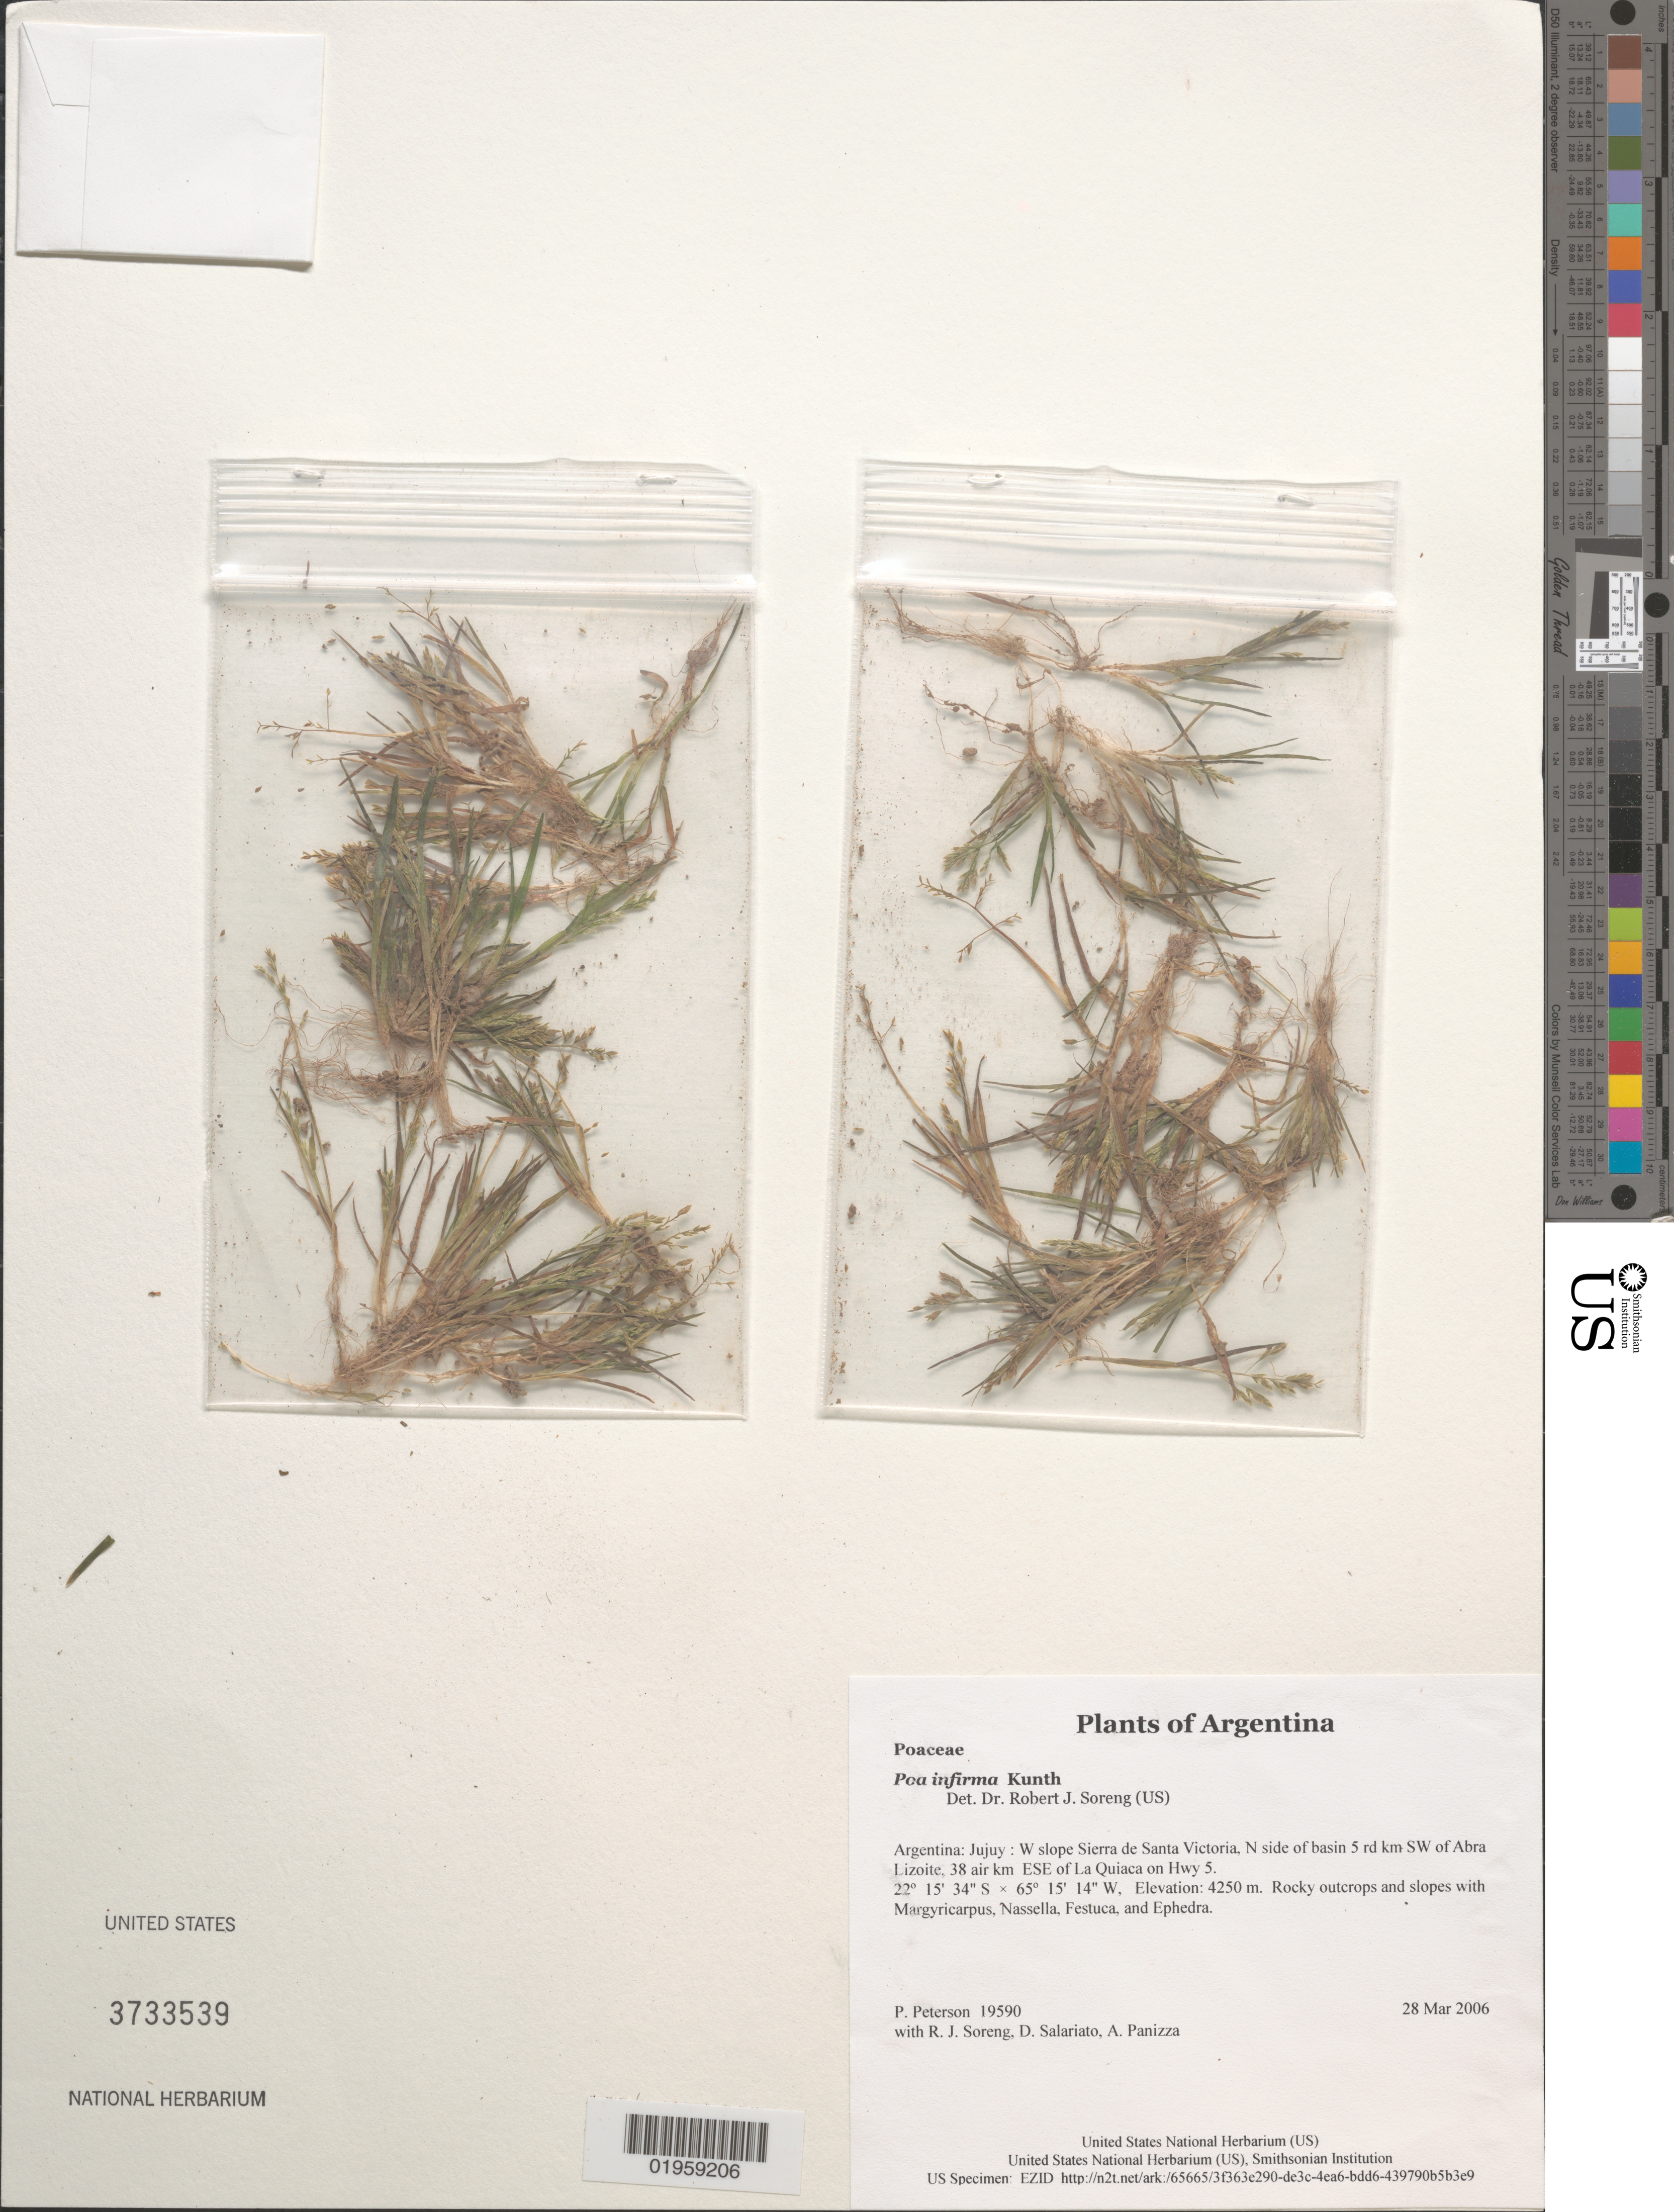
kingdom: Plantae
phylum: Tracheophyta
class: Liliopsida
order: Poales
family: Poaceae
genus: Poa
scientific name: Poa infirma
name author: Kunth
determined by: Soreng, Robert J., Research Associate (BOT), Smithsonian Institution - National Museum of Natural History (UNITED STATES)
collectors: P. M. Peterson, R. J. Soreng, D. Salariato & A. Panizza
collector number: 19590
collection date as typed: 28 Mar 2006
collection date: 2006-03-28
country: Argentina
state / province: Jujuy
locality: W slope Sierra de Santa Victoria, N side of basin 5 rd km SW of Abra Lizoite, 38 air km ESE of La Quiaca on Hwy 5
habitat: Rocky outcrops and slopes with Margyricarpus, Nassella, Festuca, and Ephedra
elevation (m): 4250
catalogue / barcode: US 3733539